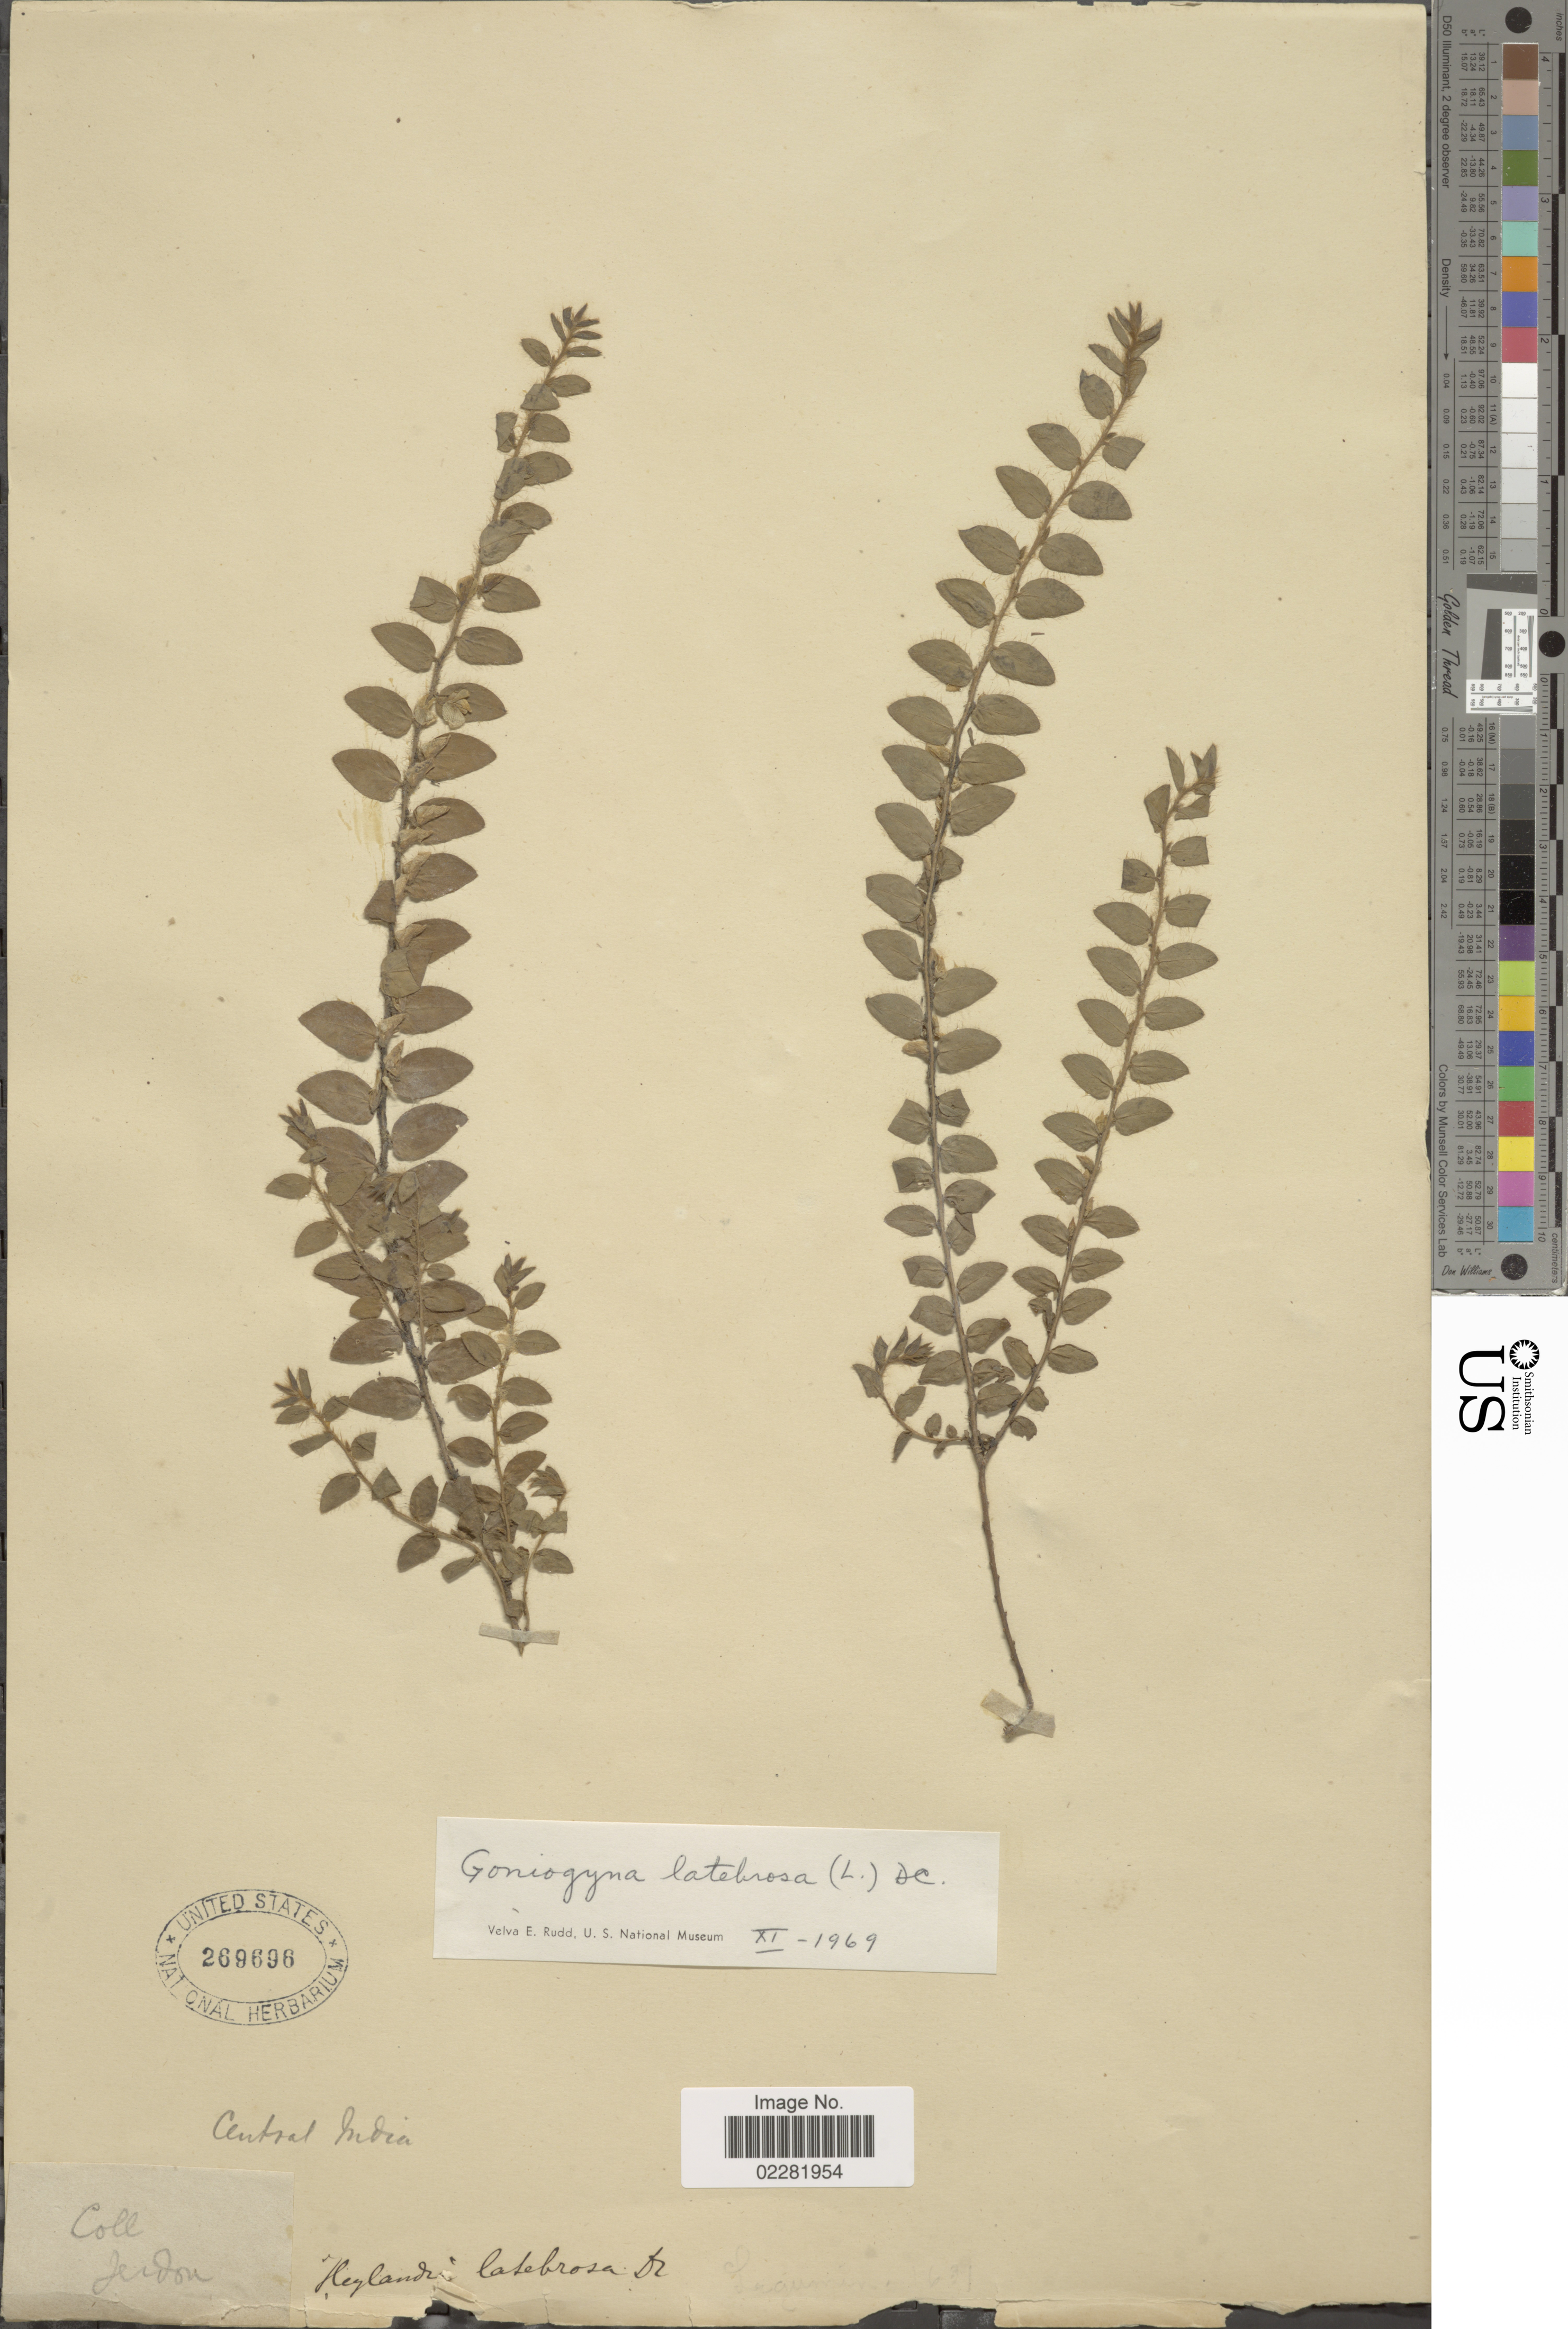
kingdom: Plantae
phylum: Tracheophyta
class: Magnoliopsida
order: Fabales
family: Fabaceae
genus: Crotalaria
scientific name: Crotalaria hebecarpa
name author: (DC.) Rudd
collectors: Jerdon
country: India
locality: Central India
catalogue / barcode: US 269696